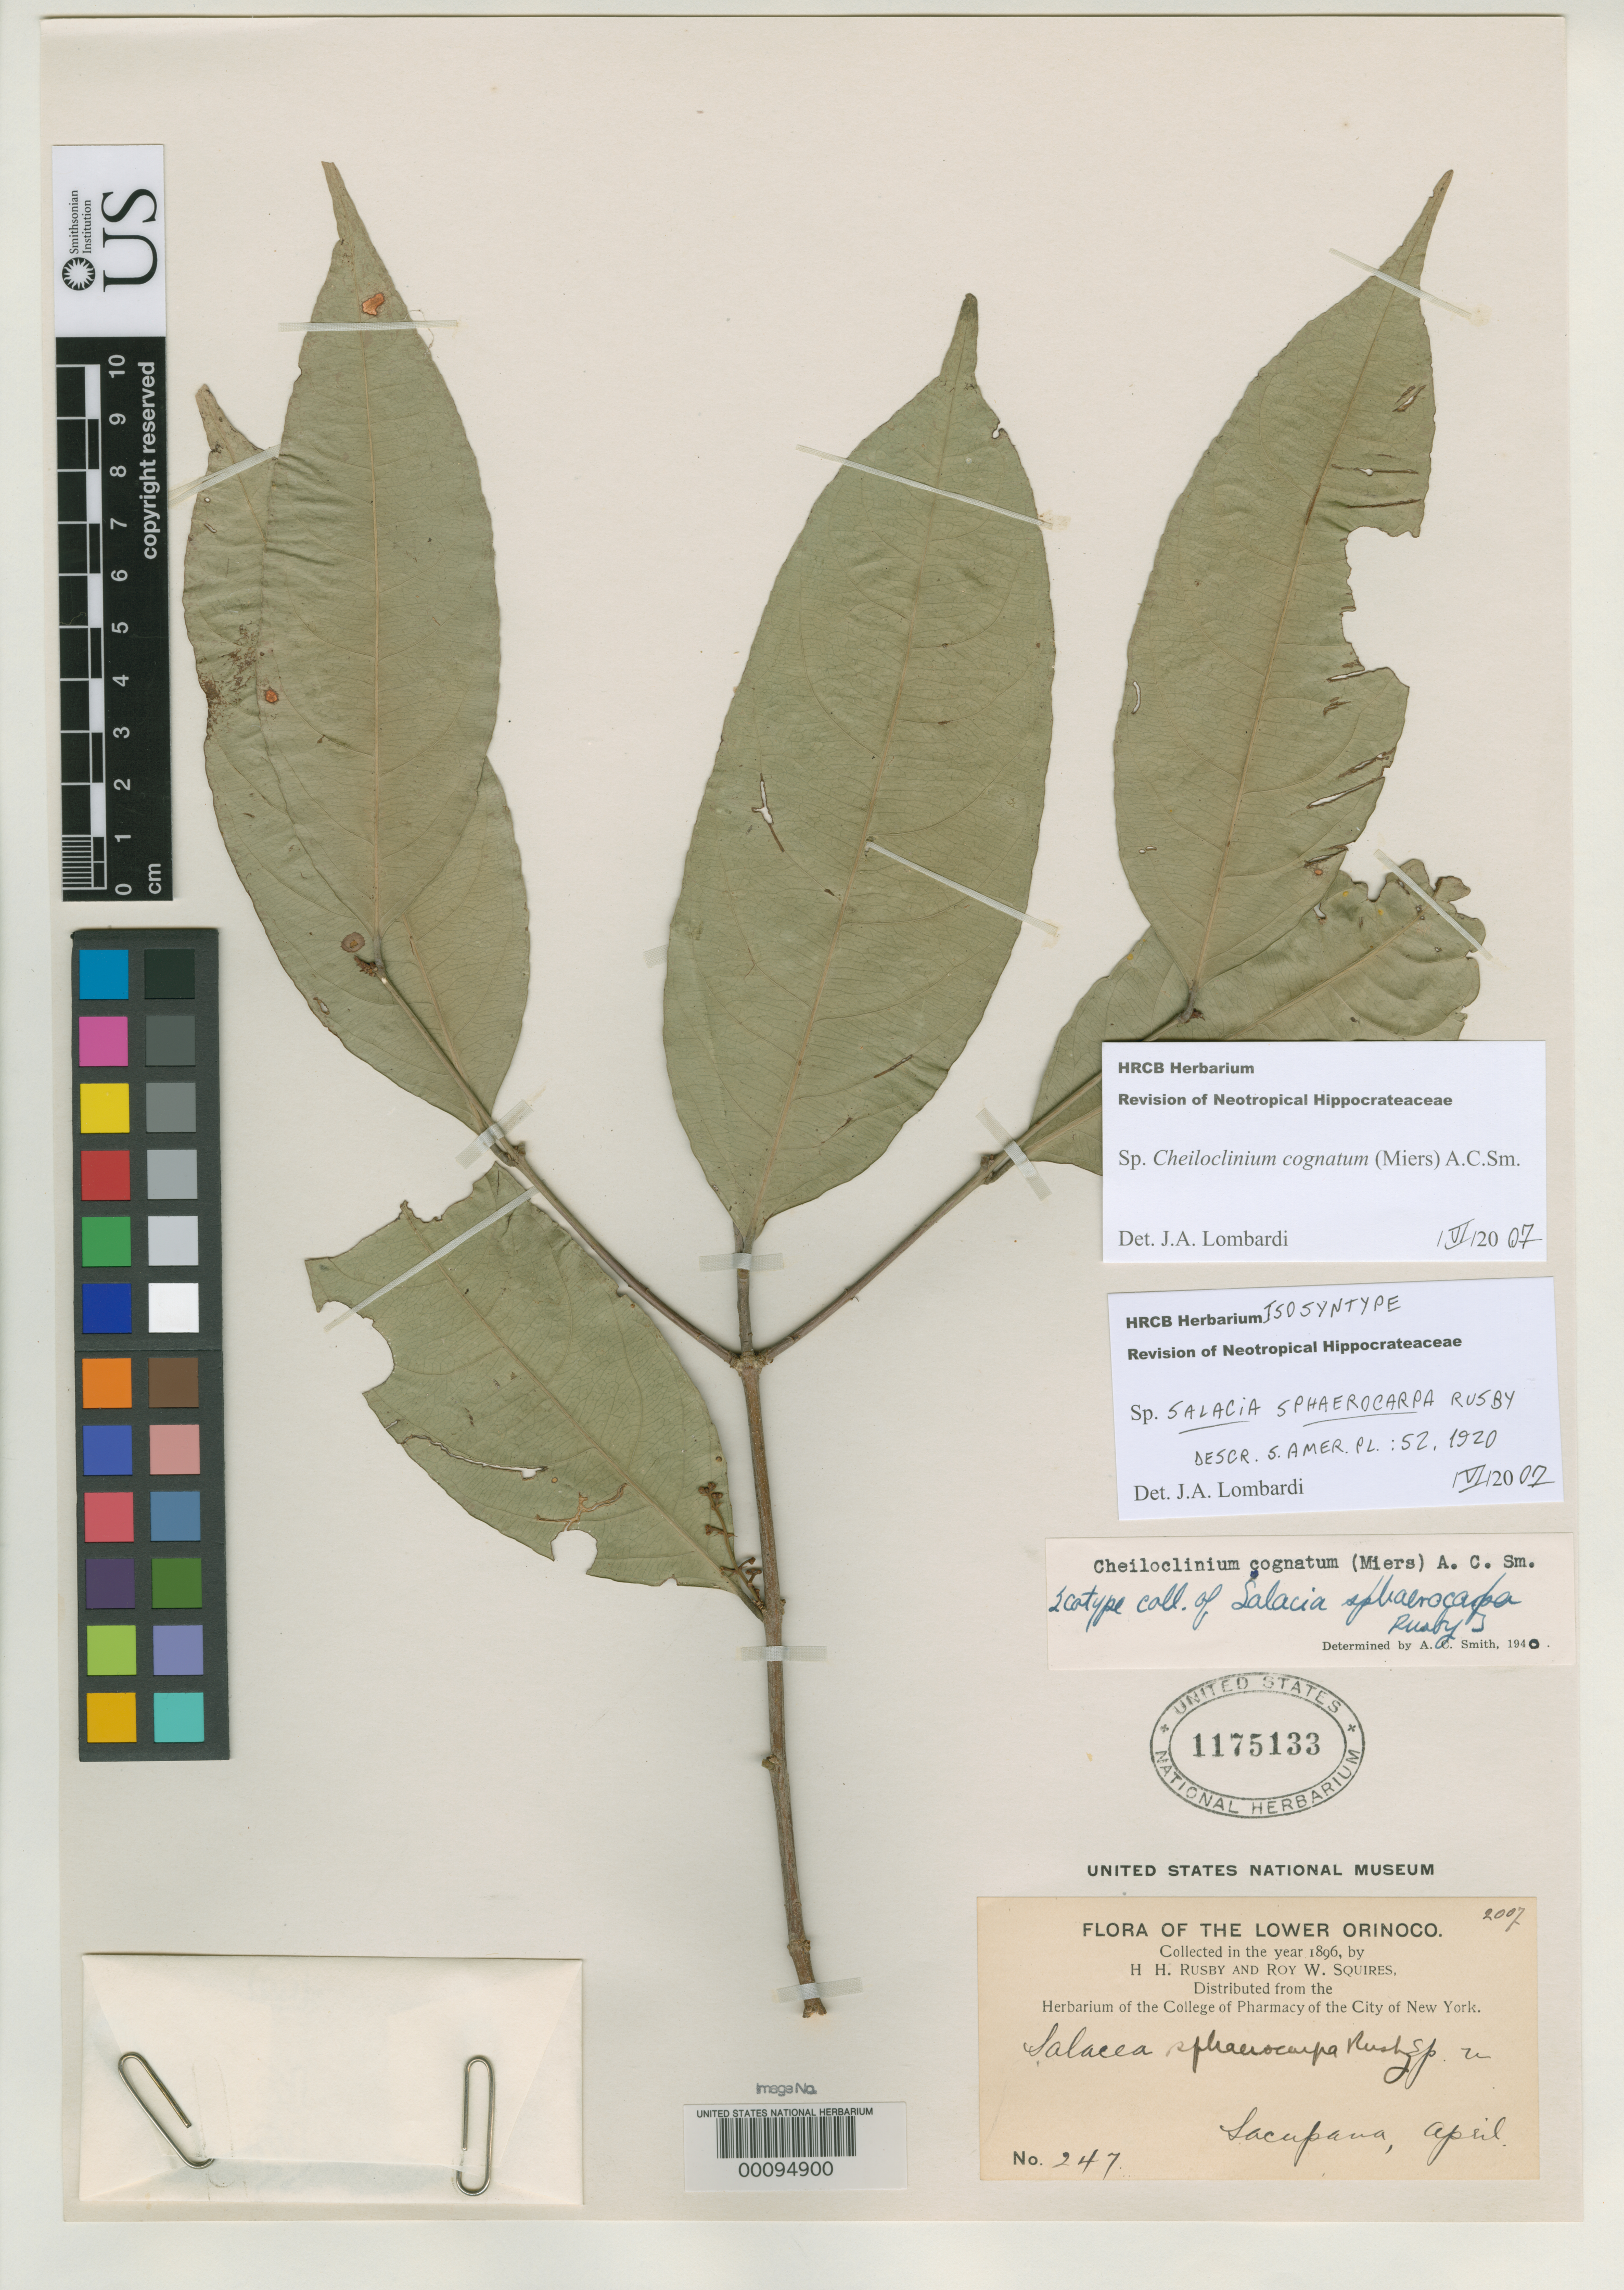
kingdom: Plantae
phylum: Tracheophyta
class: Magnoliopsida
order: Celastrales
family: Celastraceae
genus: Salacia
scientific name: Salacia sphaerocarpa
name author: Rusby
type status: Isosyntype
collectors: H. H. Rusby & R. Squires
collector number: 247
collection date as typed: April 1896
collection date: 1896-04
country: Venezuela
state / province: Delta Amacuro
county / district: Antonio Díaz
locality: Lower Orinoco, Sacupana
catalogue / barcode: US 1175133